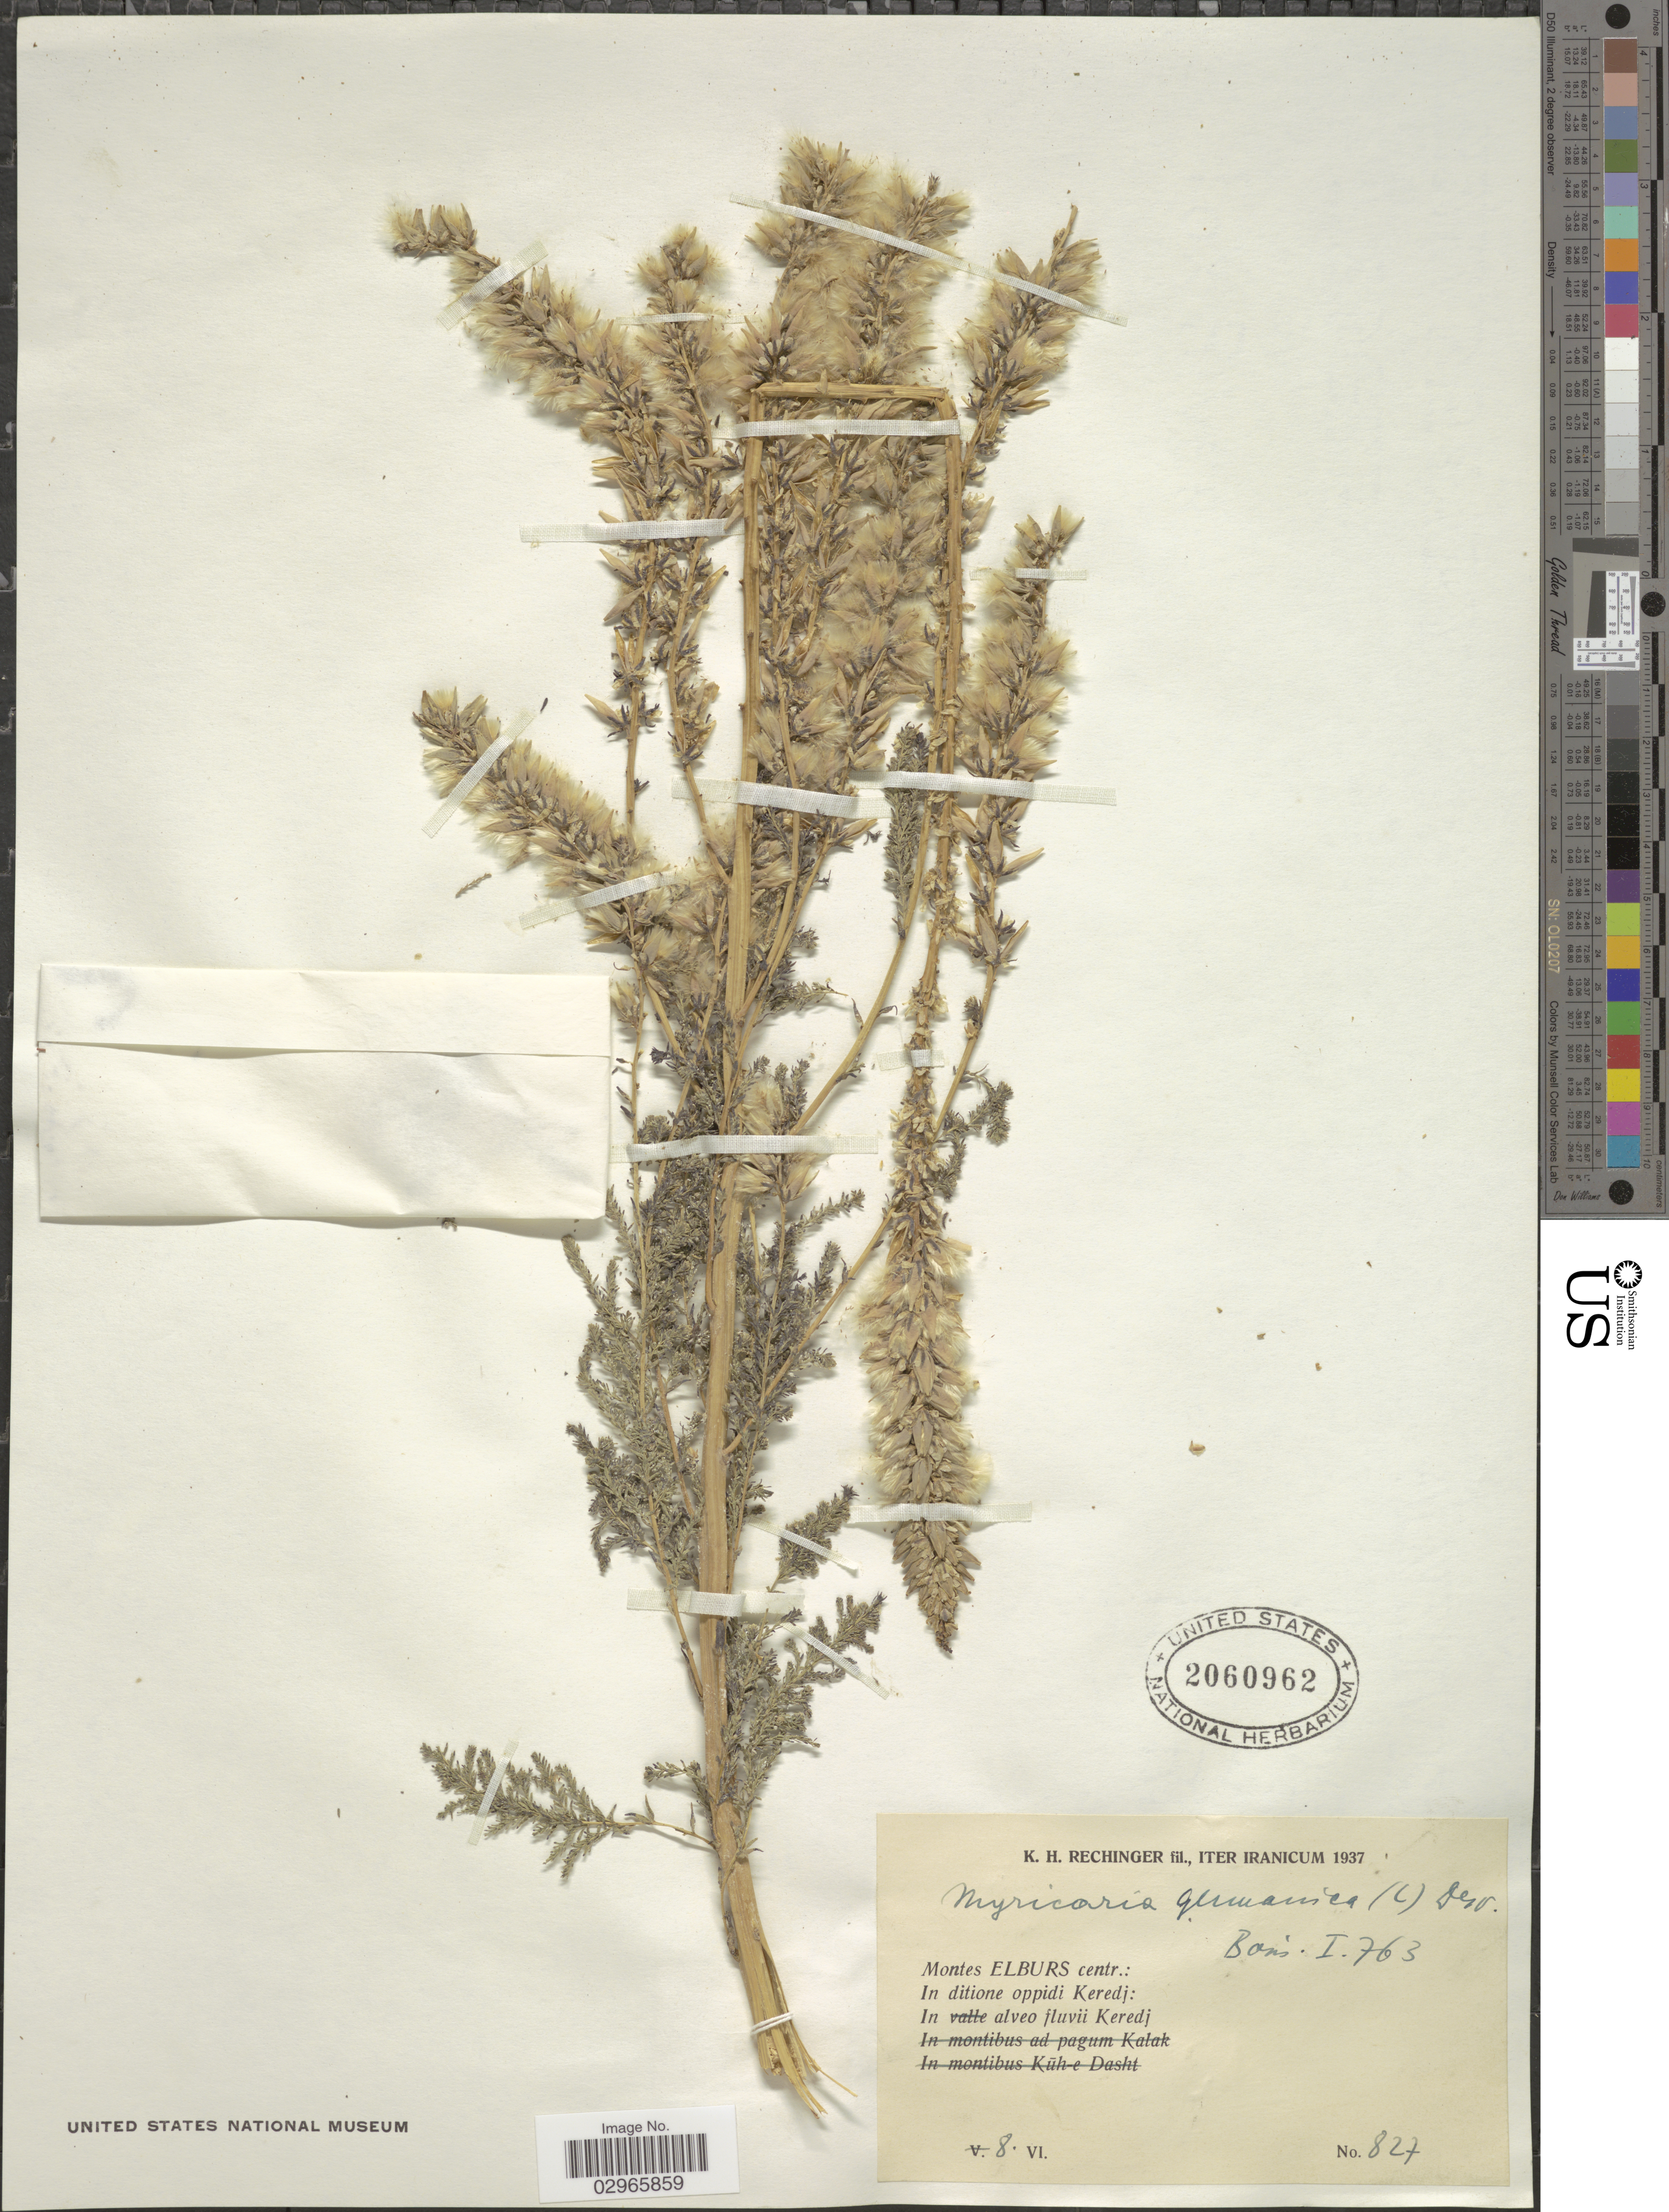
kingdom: Plantae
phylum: Tracheophyta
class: Magnoliopsida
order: Caryophyllales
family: Tamaricaceae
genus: Myricaria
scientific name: Myricaria germanica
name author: (L.) Desv.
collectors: K. H. Rechinger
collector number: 827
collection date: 1937-06-08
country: Iran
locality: Montes Elburs centr.: In ditione oppidi Keredj. In alveo fluvii Keredj.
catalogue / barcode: US 2060962